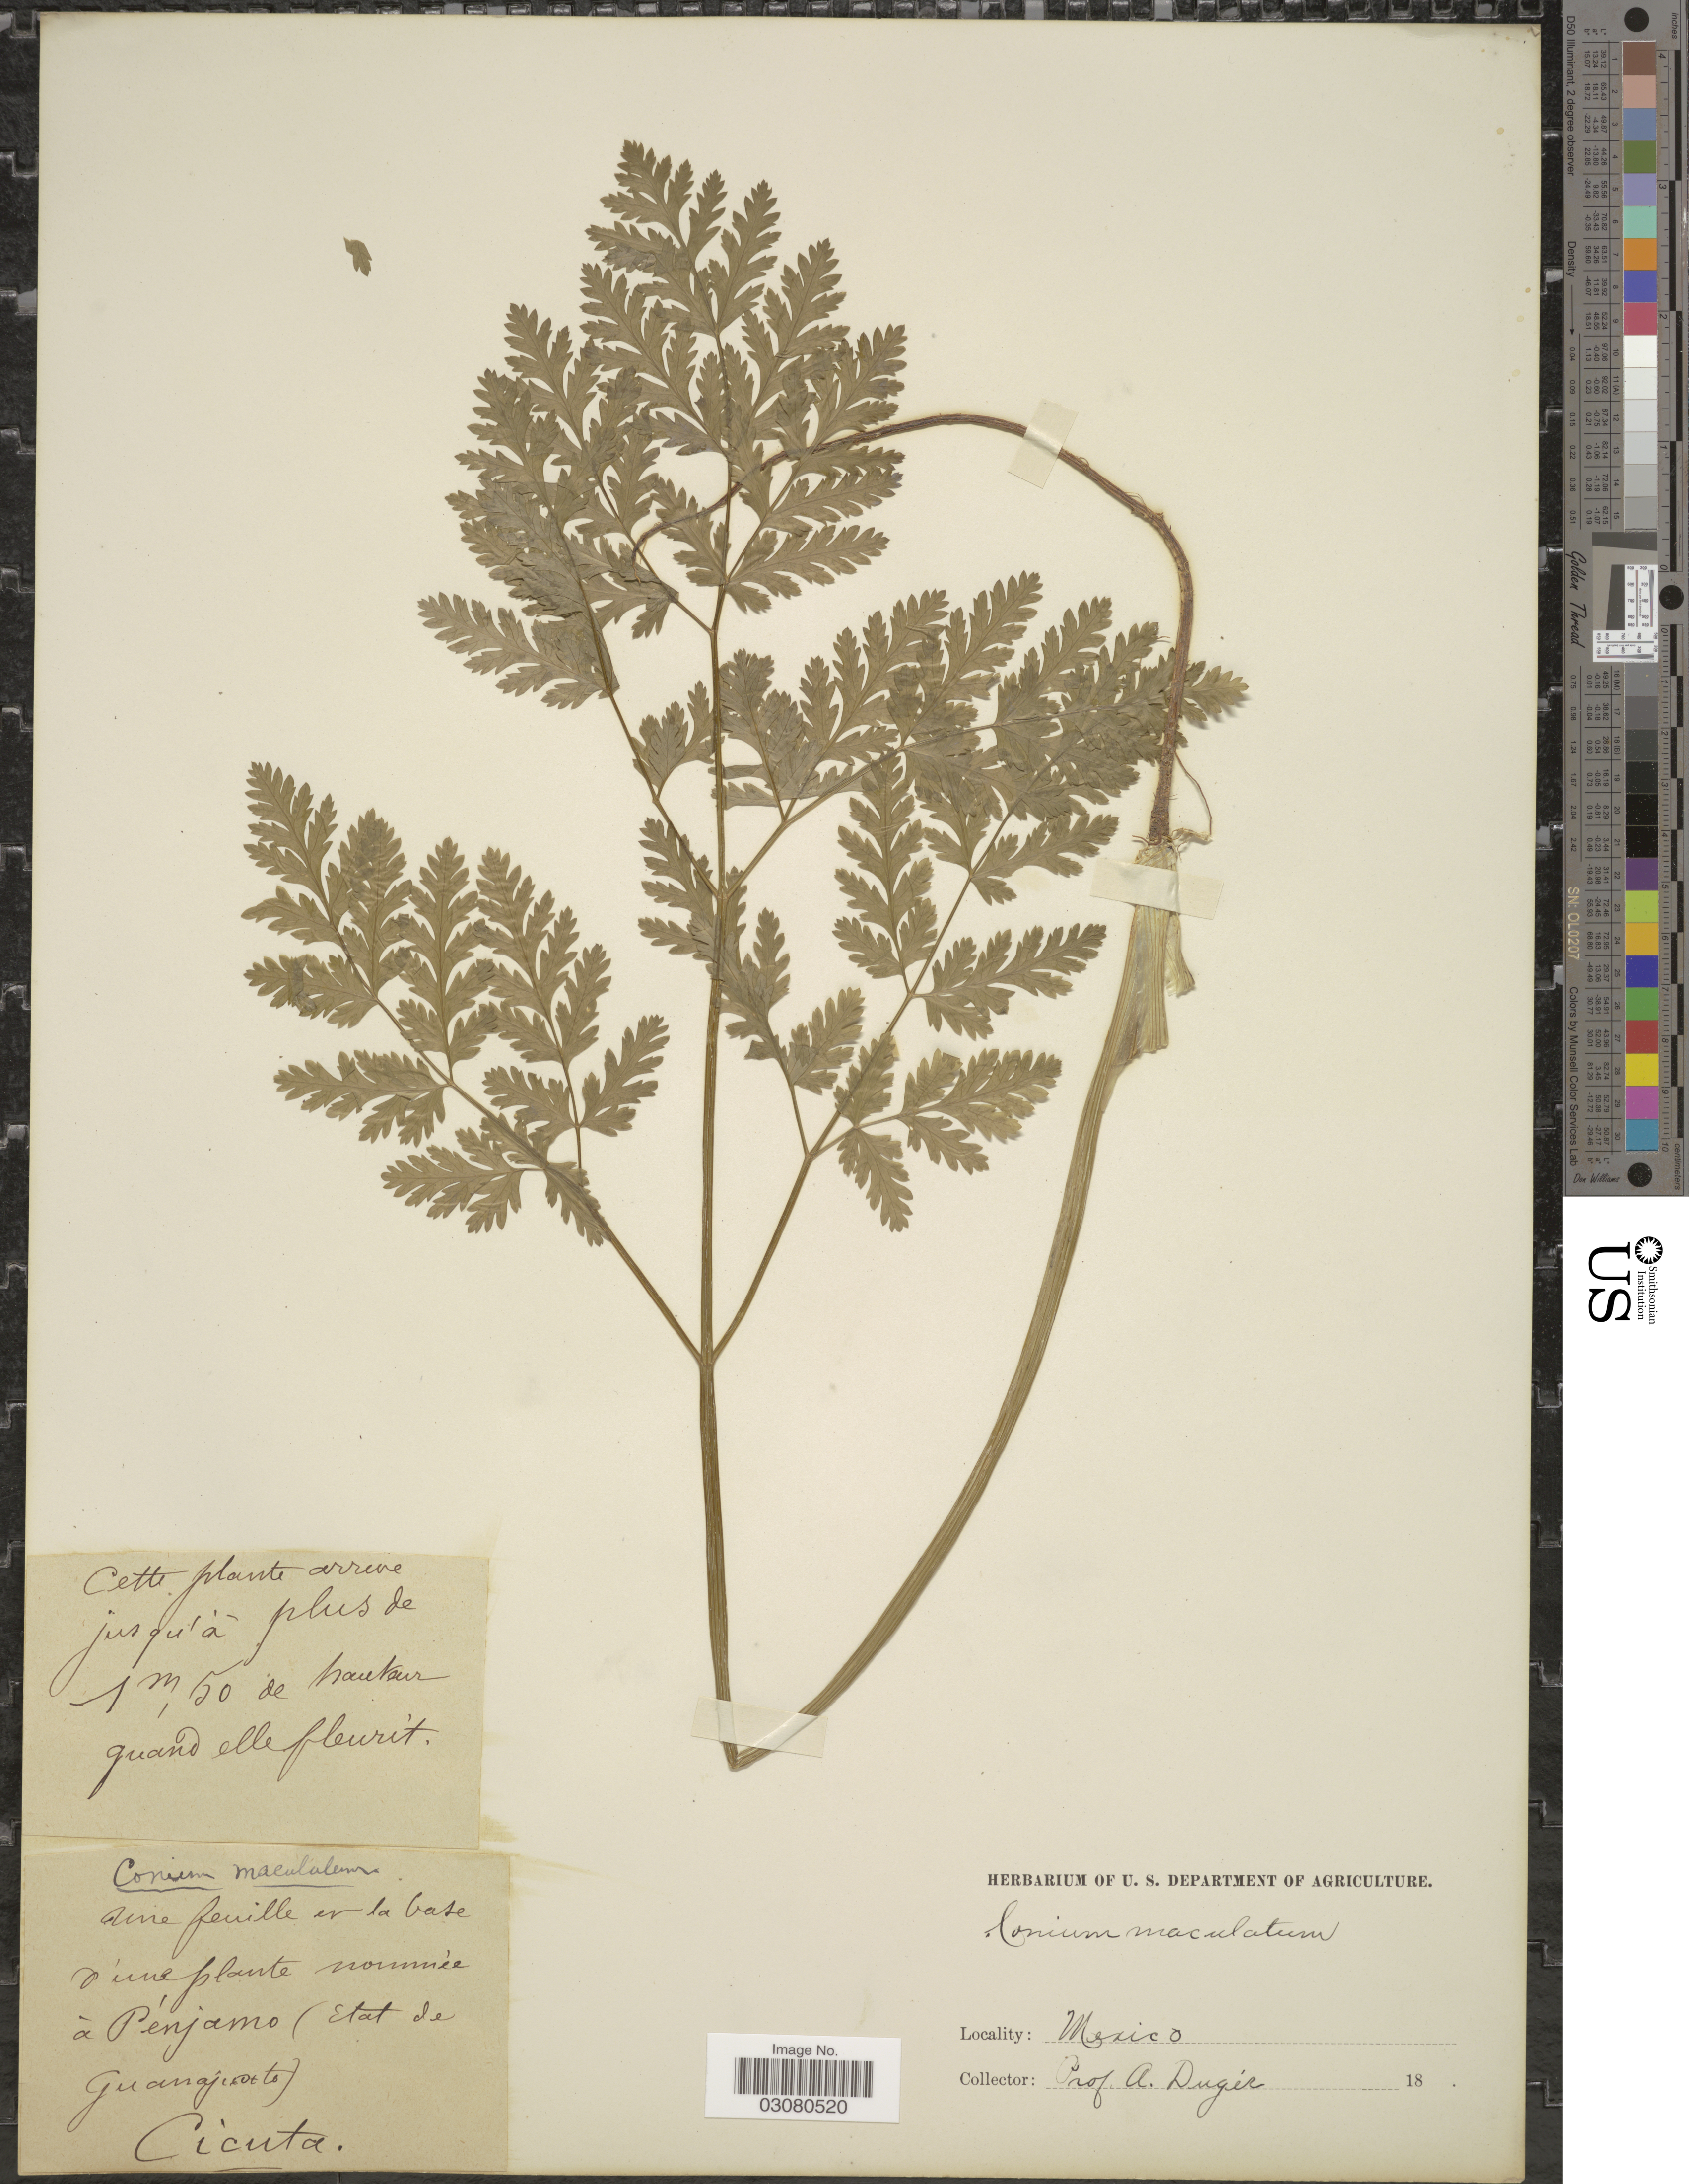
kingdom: Plantae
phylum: Tracheophyta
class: Magnoliopsida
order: Apiales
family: Apiaceae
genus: Conium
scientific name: Conium maculatum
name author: L.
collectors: A. Duges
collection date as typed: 18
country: Mexico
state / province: Guanajuato